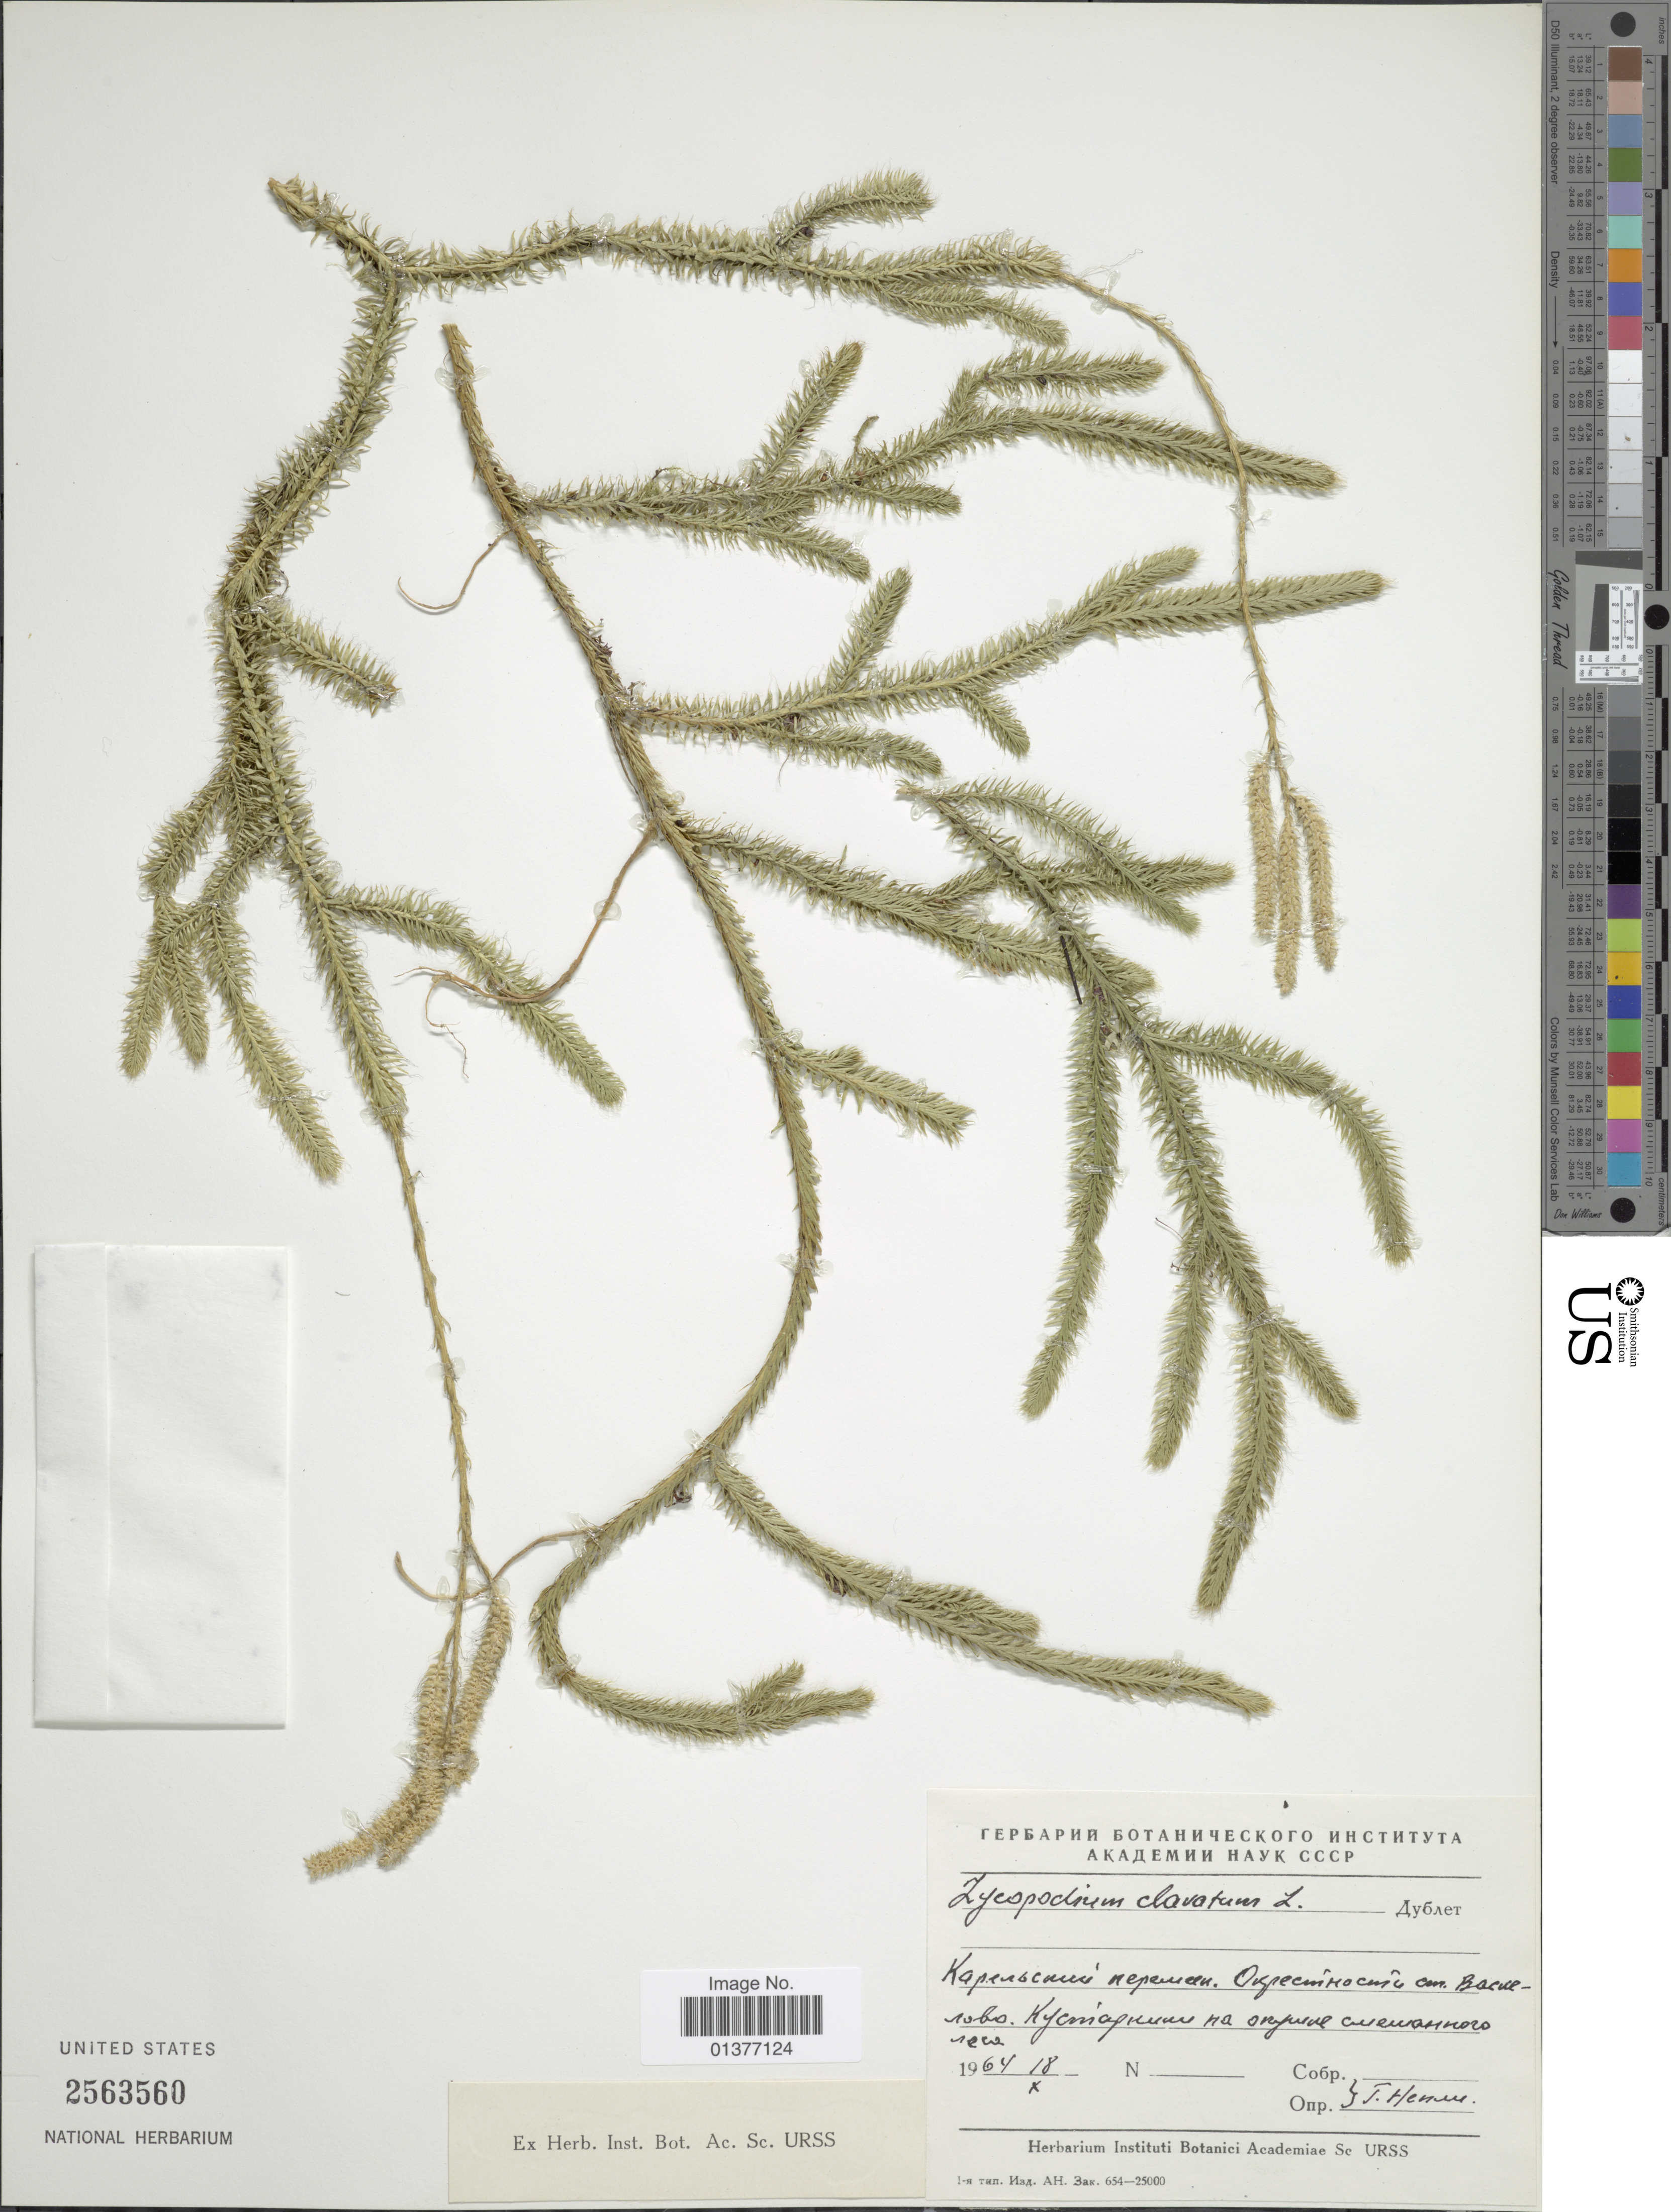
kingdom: Plantae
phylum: Tracheophyta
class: Lycopodiopsida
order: Lycopodiales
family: Lycopodiaceae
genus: Lycopodium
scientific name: Lycopodium clavatum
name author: L.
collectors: G. Nepli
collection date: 1964-10-18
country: Russian Federation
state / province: Leningrad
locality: Karelian Isthmus, vicinity of village Vaskelovo.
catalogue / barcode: US 2563560